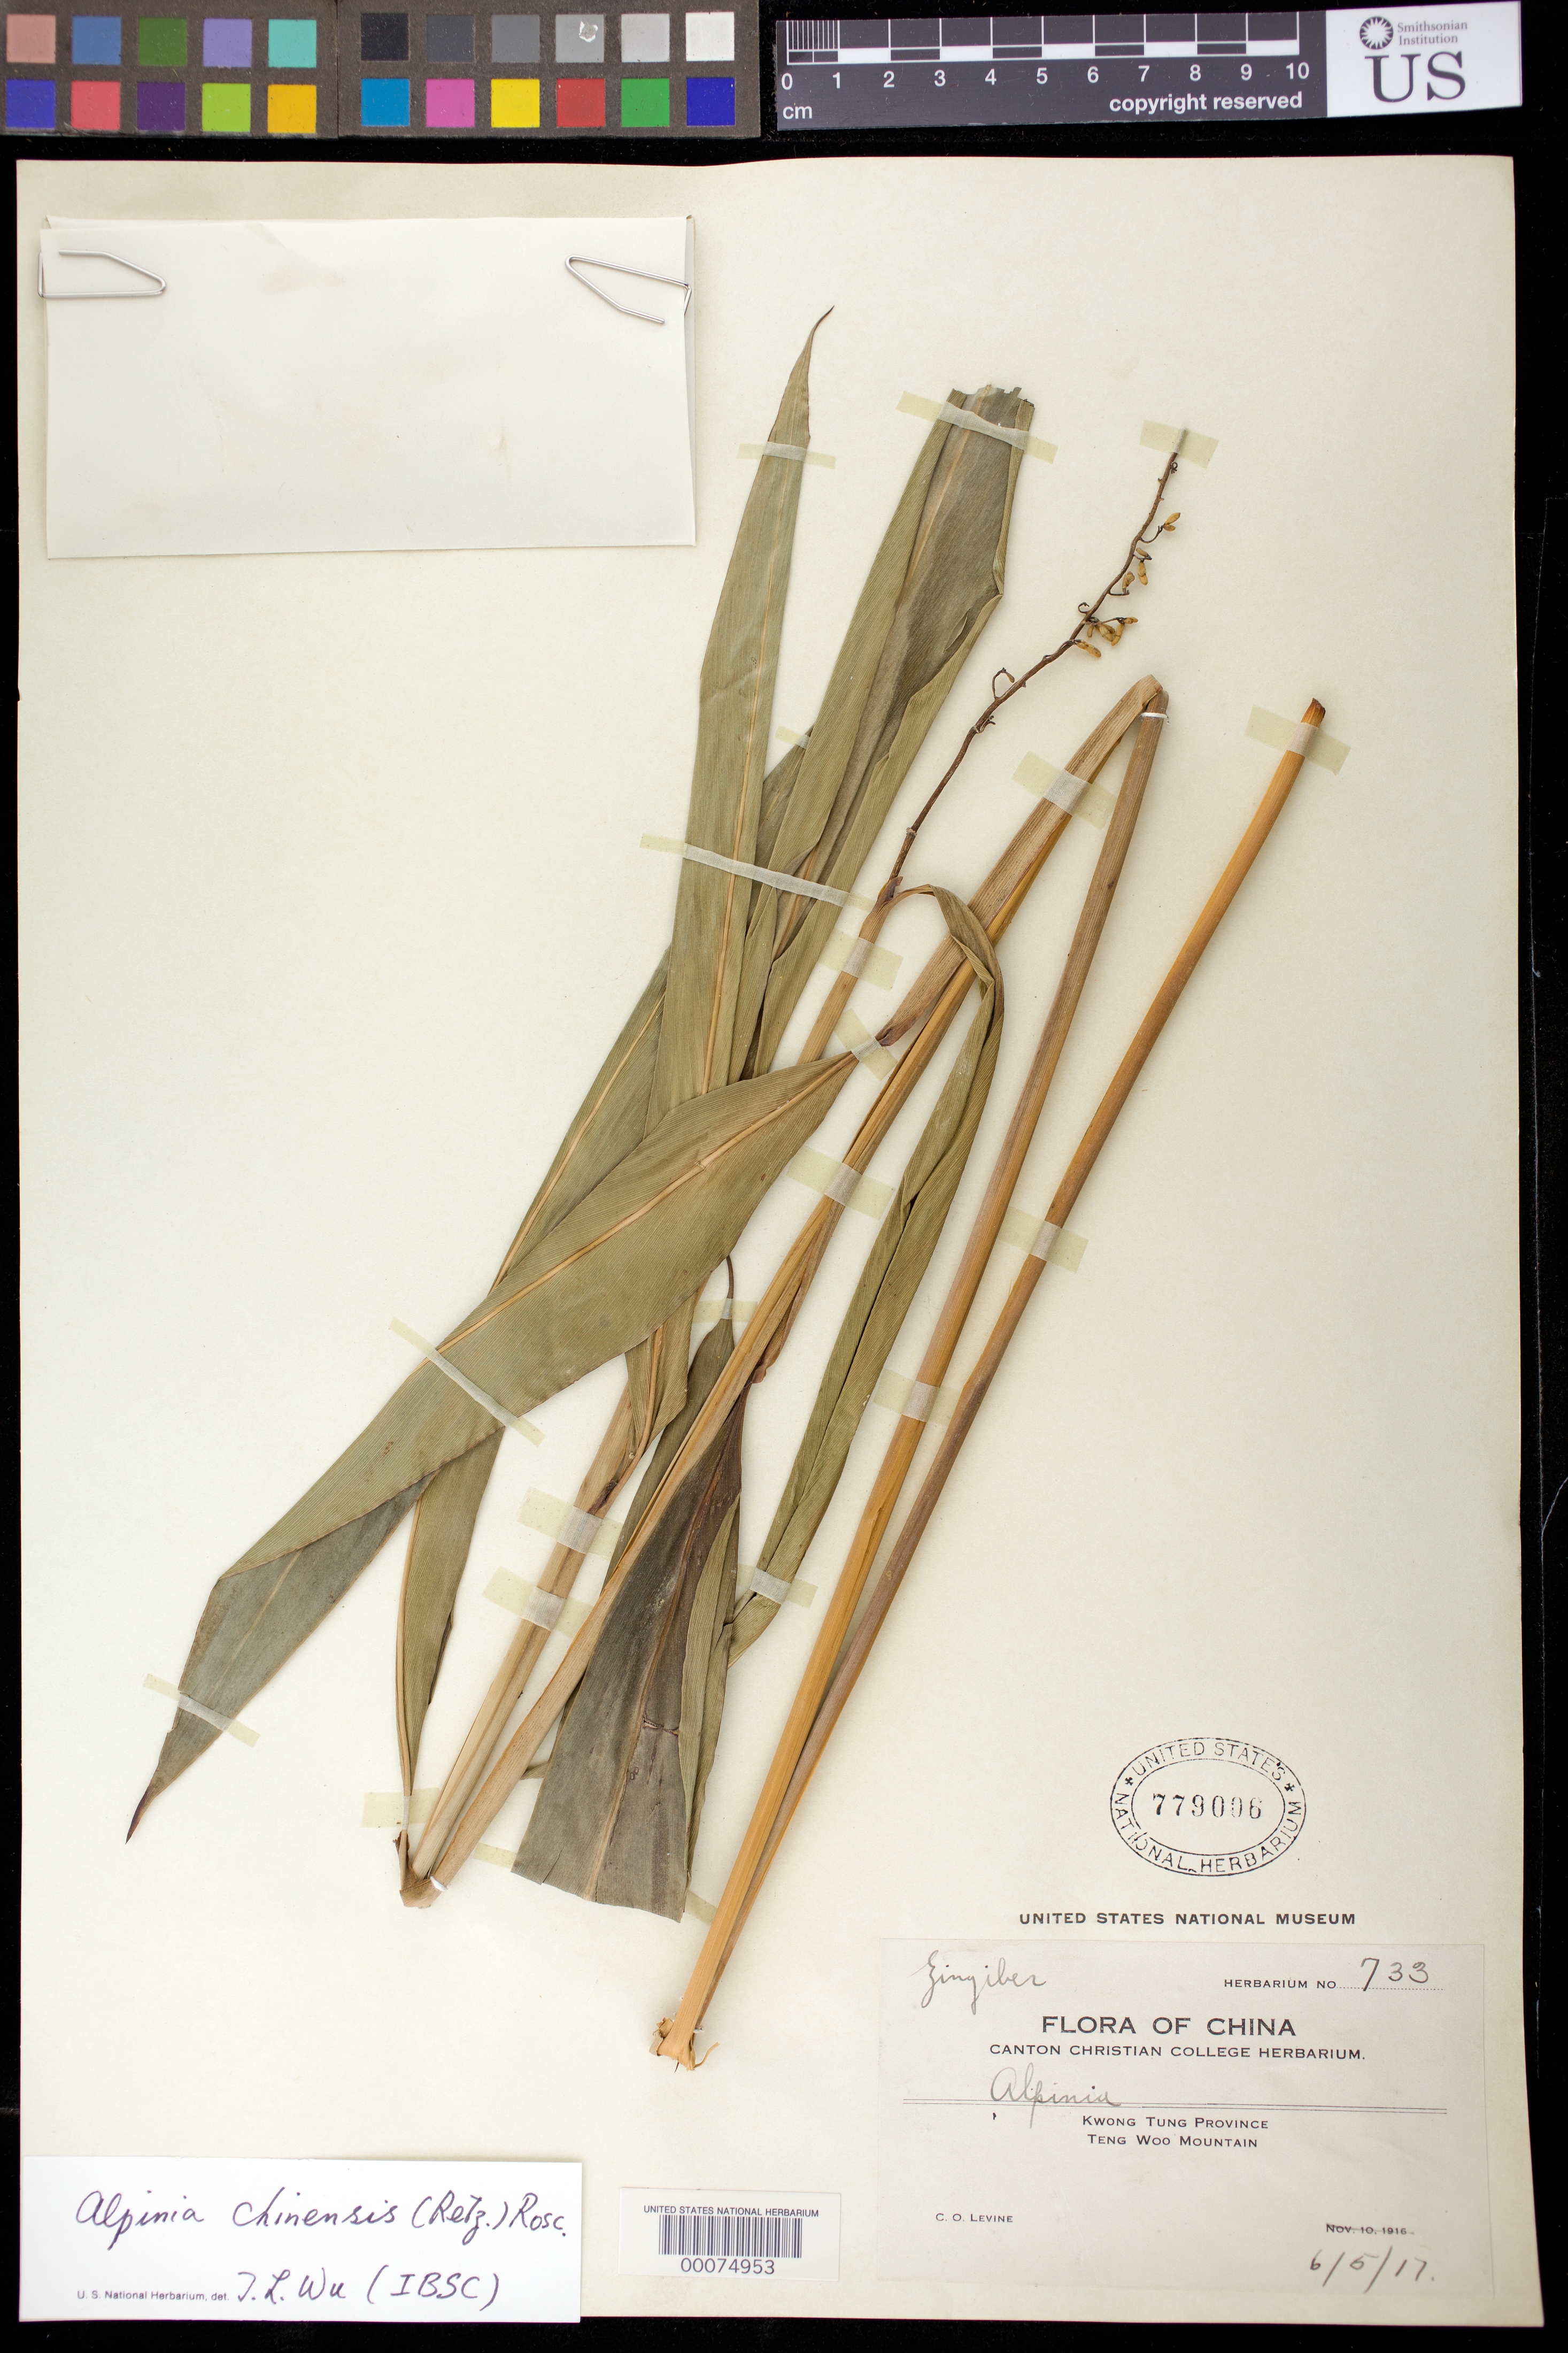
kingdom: Plantae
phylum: Tracheophyta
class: Liliopsida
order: Zingiberales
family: Zingiberaceae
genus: Alpinia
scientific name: Alpinia chinensis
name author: (Retz.) Roscoe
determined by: Wu, Te-Ling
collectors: C. O. Levine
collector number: Canton Christ. Coll. Herb. 733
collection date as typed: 05 Jun 1917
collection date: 1917-06-05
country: China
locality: Kwong tung prov, teng woo mountain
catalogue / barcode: US 779006